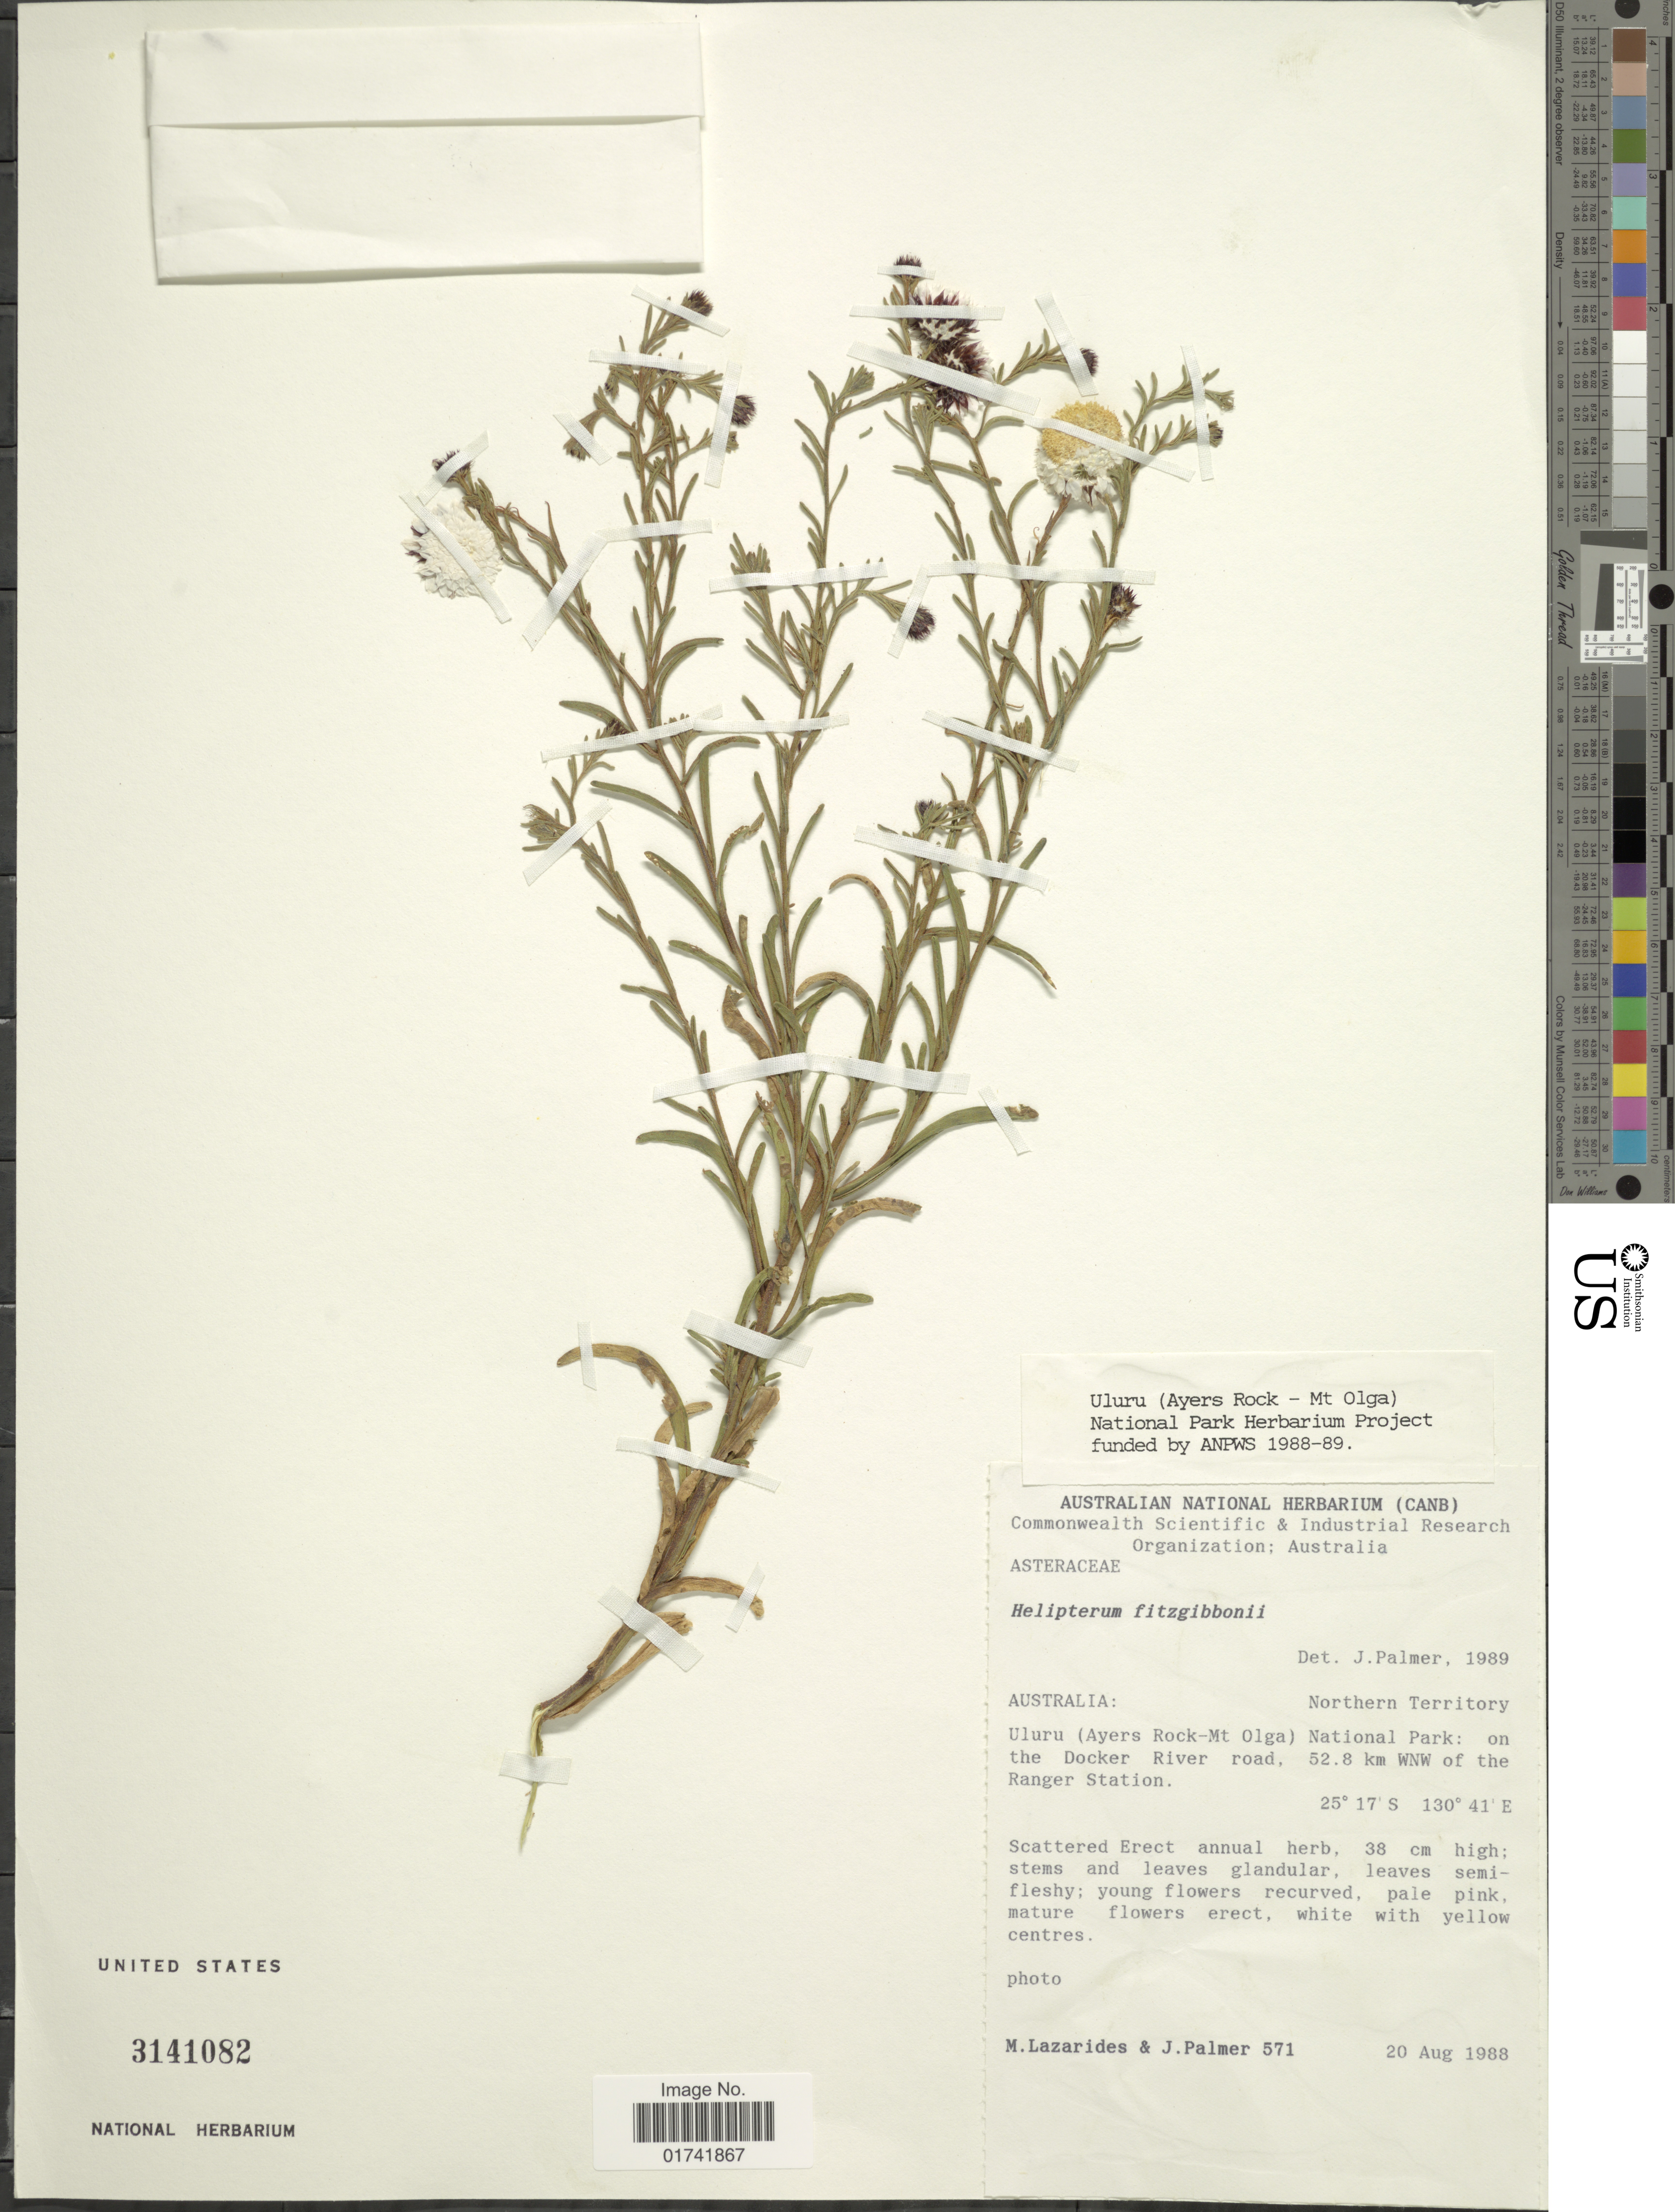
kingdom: Plantae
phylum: Tracheophyta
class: Magnoliopsida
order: Asterales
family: Asteraceae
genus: Leucochrysum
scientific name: Leucochrysum fitzgibbonii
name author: (F. Muell.) Paul G. Wilson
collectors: M. Lazarides & J. Palmer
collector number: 571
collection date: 1988-08-20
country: Australia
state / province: Northern Territory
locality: Uluru (Ayers Rock-Mt Olga) National Park: on the Docker River road, 52.8 km WNW of the Ranger Station.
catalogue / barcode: US 3141082